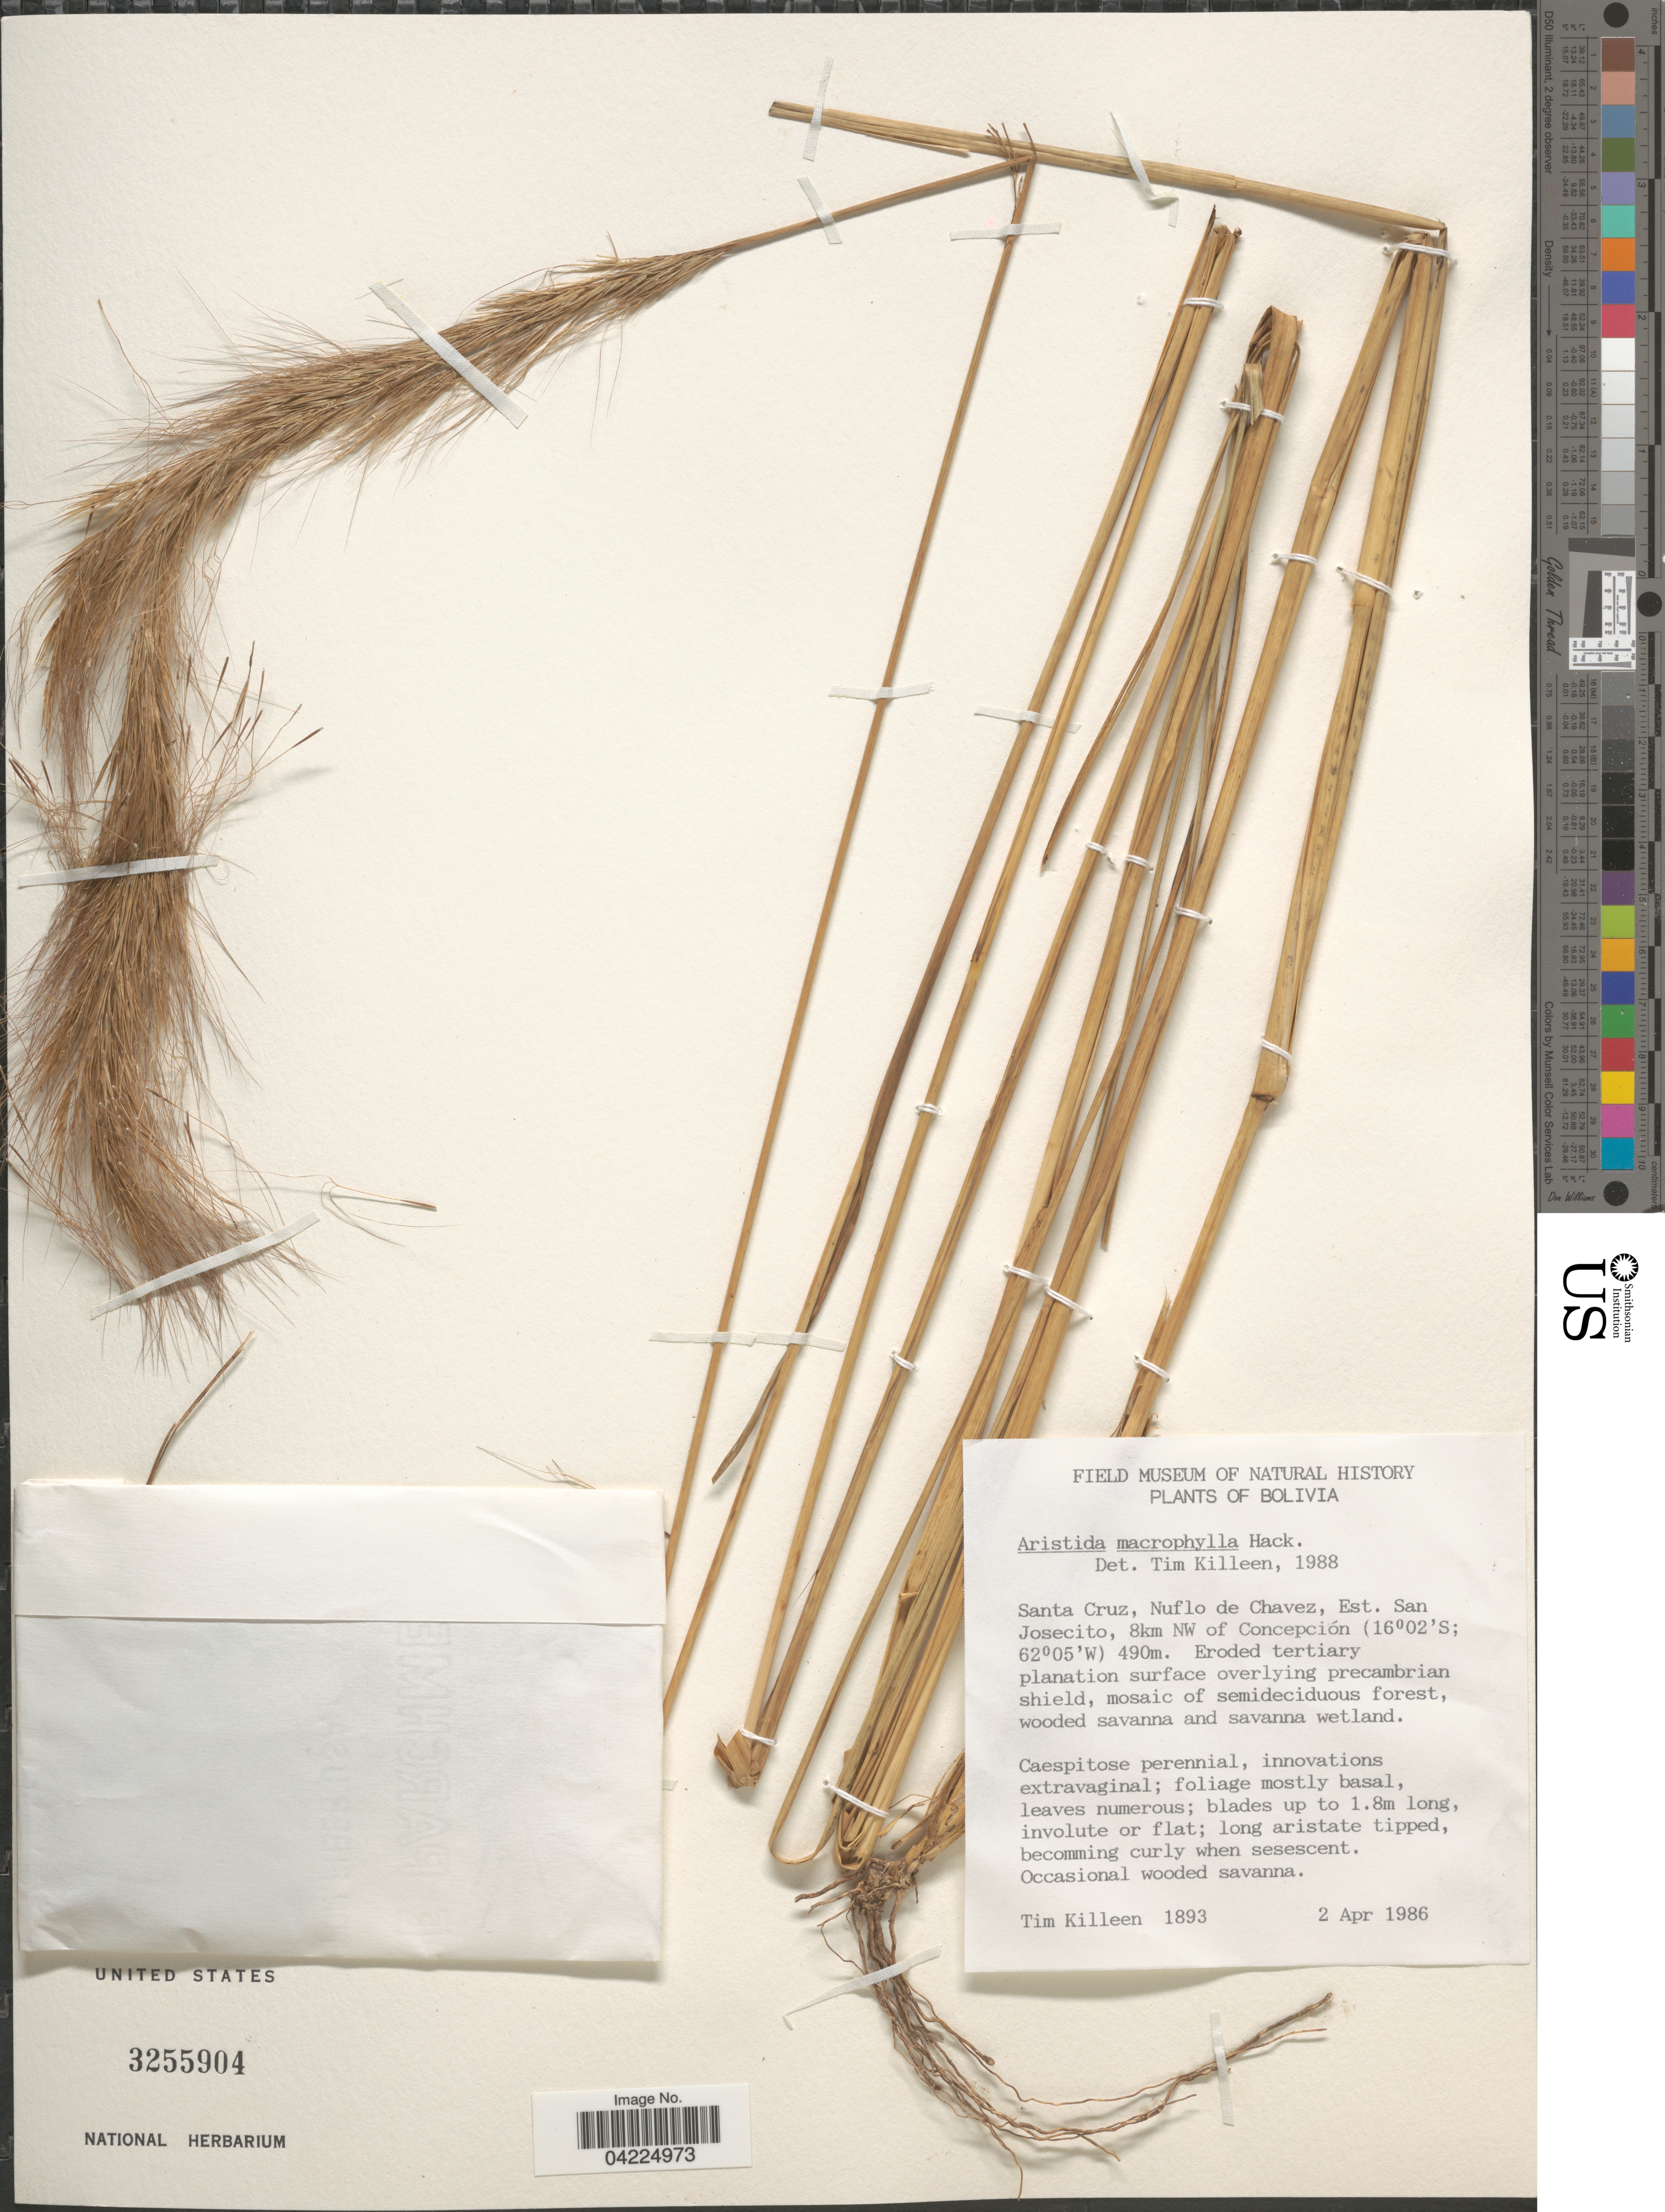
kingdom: Plantae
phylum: Tracheophyta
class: Liliopsida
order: Poales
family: Poaceae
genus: Aristida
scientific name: Aristida macrophylla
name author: Hack.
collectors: T. J. Killeen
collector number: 1893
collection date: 1986-04-02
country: Bolivia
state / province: Santa Cruz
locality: Nuflo de Chavez, Est. San Josecito, 8km NW of Concepción. Eroded tertiary planation surface overlying precambrian shield.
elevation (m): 490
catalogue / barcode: US 3255904